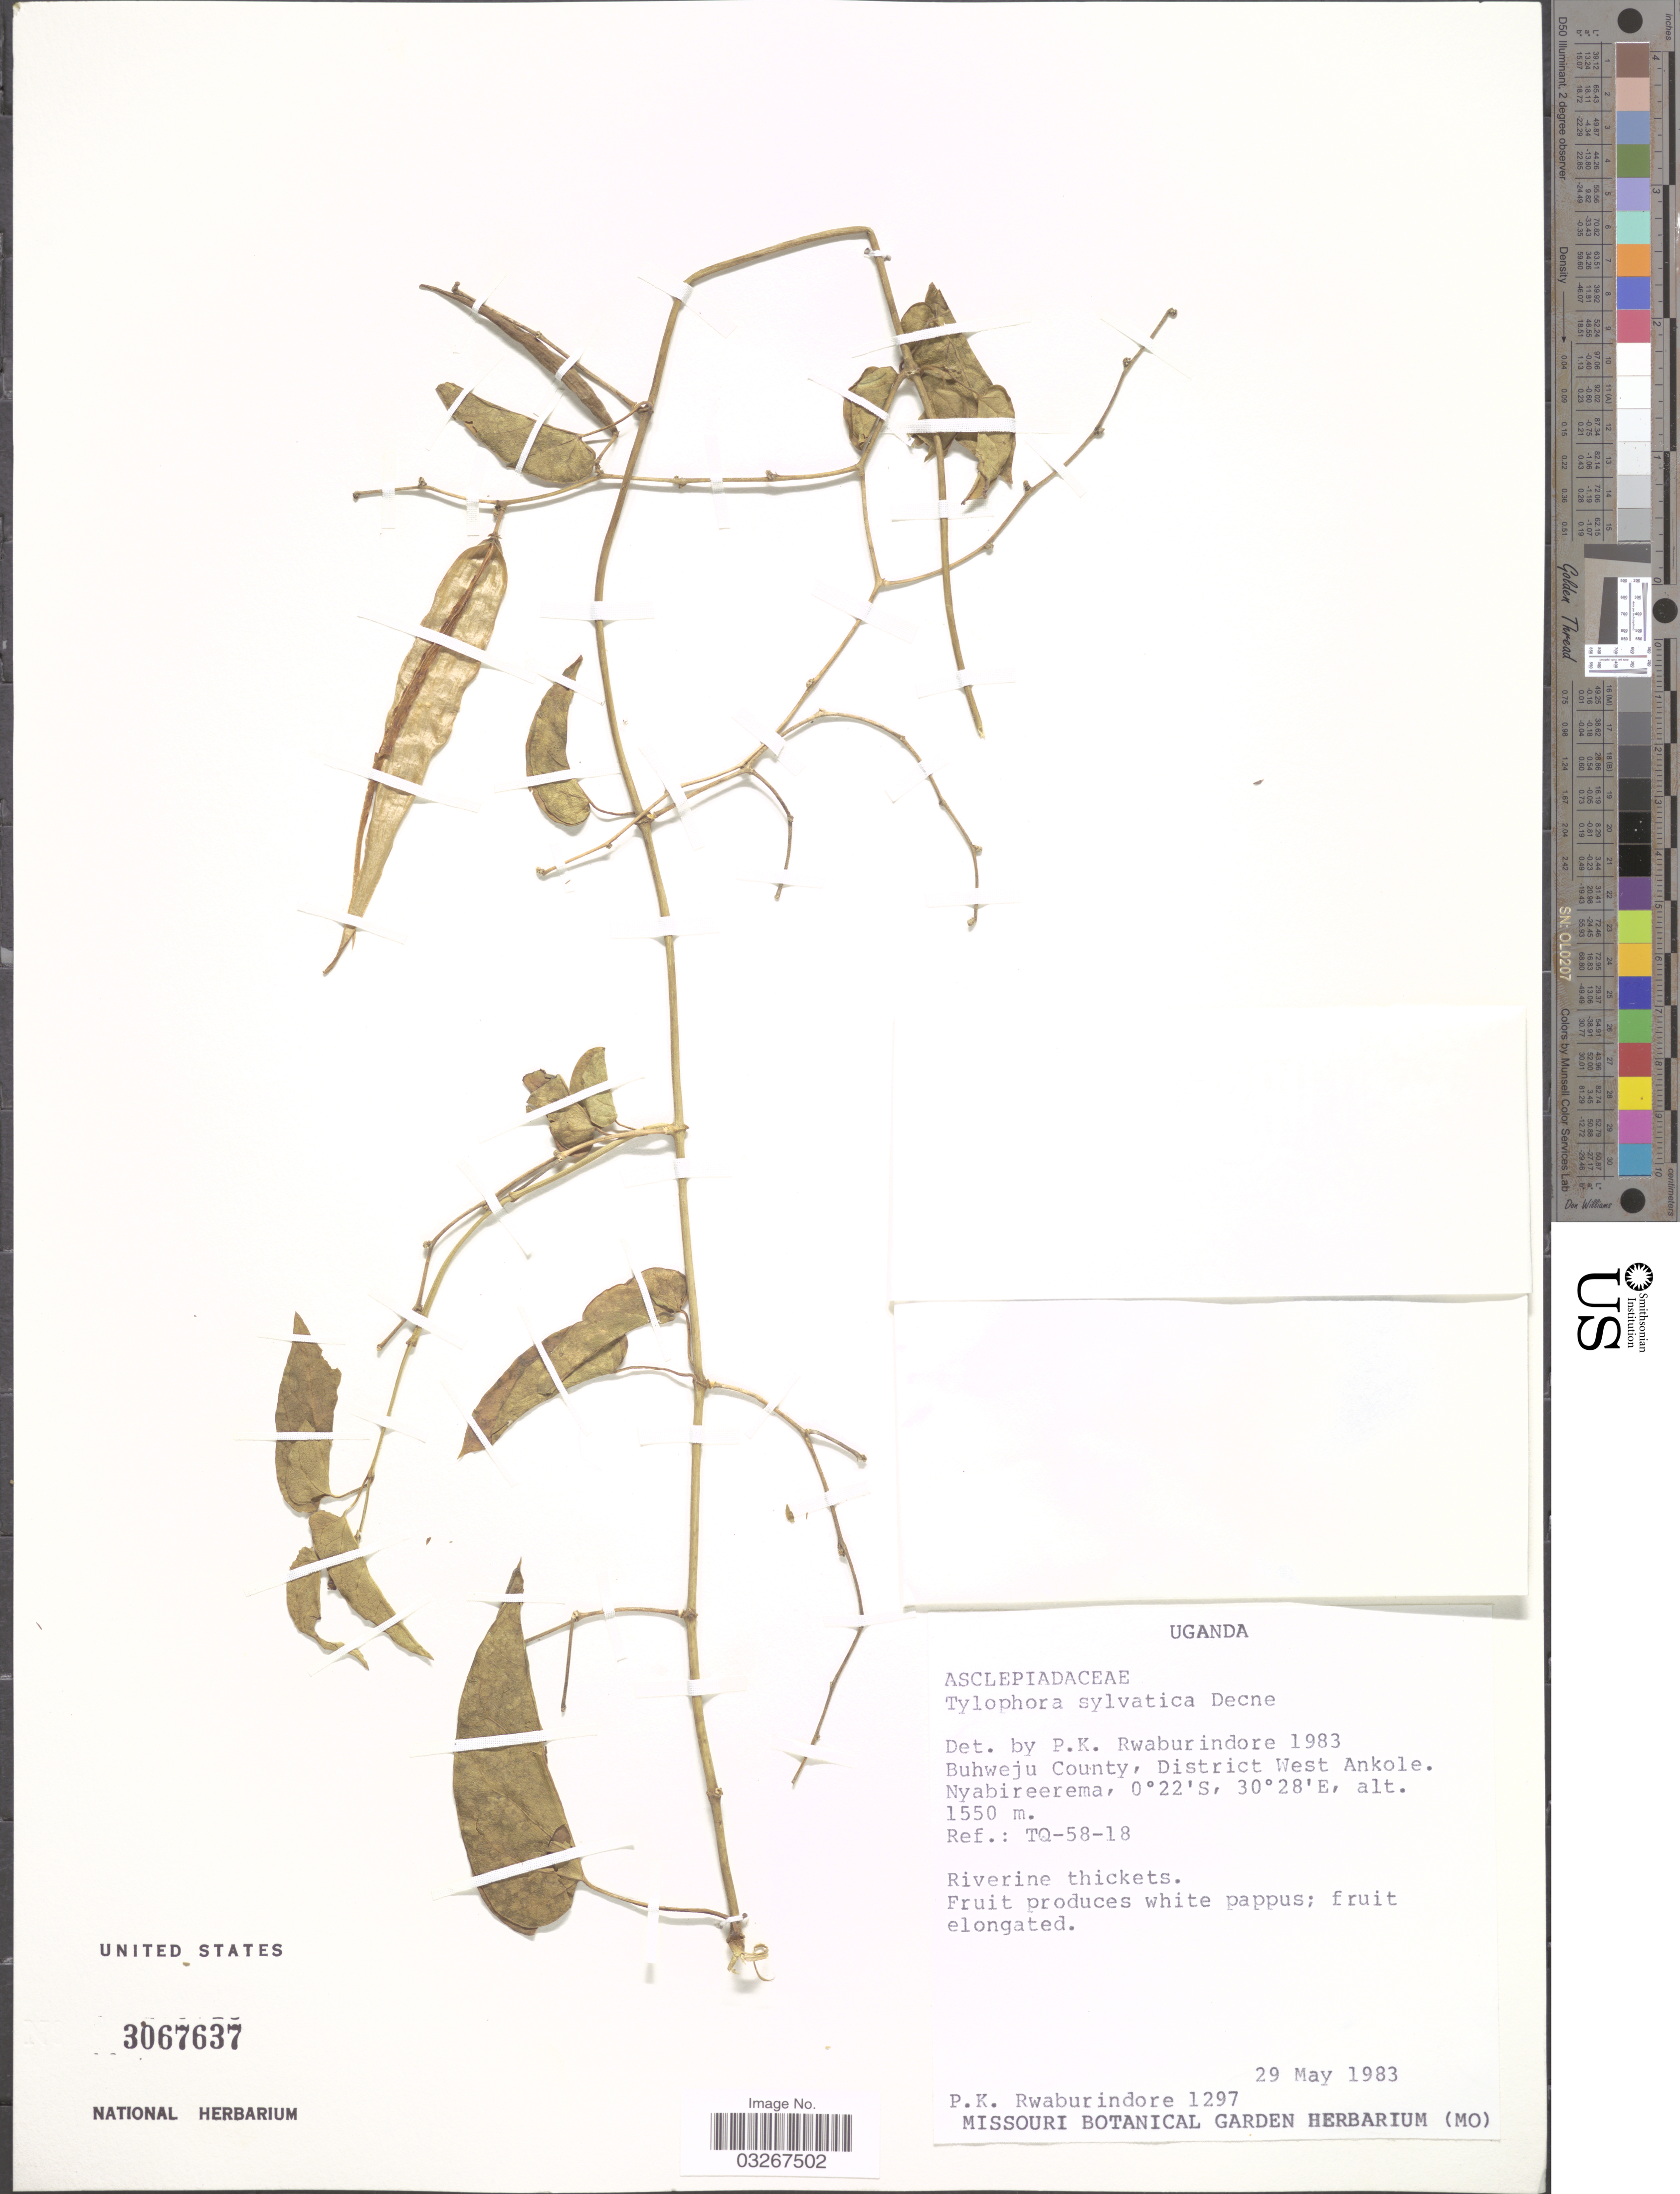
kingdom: Plantae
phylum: Tracheophyta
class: Magnoliopsida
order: Gentianales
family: Apocynaceae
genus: Tylophora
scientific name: Tylophora sylvatica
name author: Decne.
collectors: P. Rwaburindore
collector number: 1297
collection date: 1983-05-29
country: Uganda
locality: Buhweju County, District West Ankole. Nyabireerema, Ref.: TQ-58-18.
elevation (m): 1550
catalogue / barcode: US 3067637